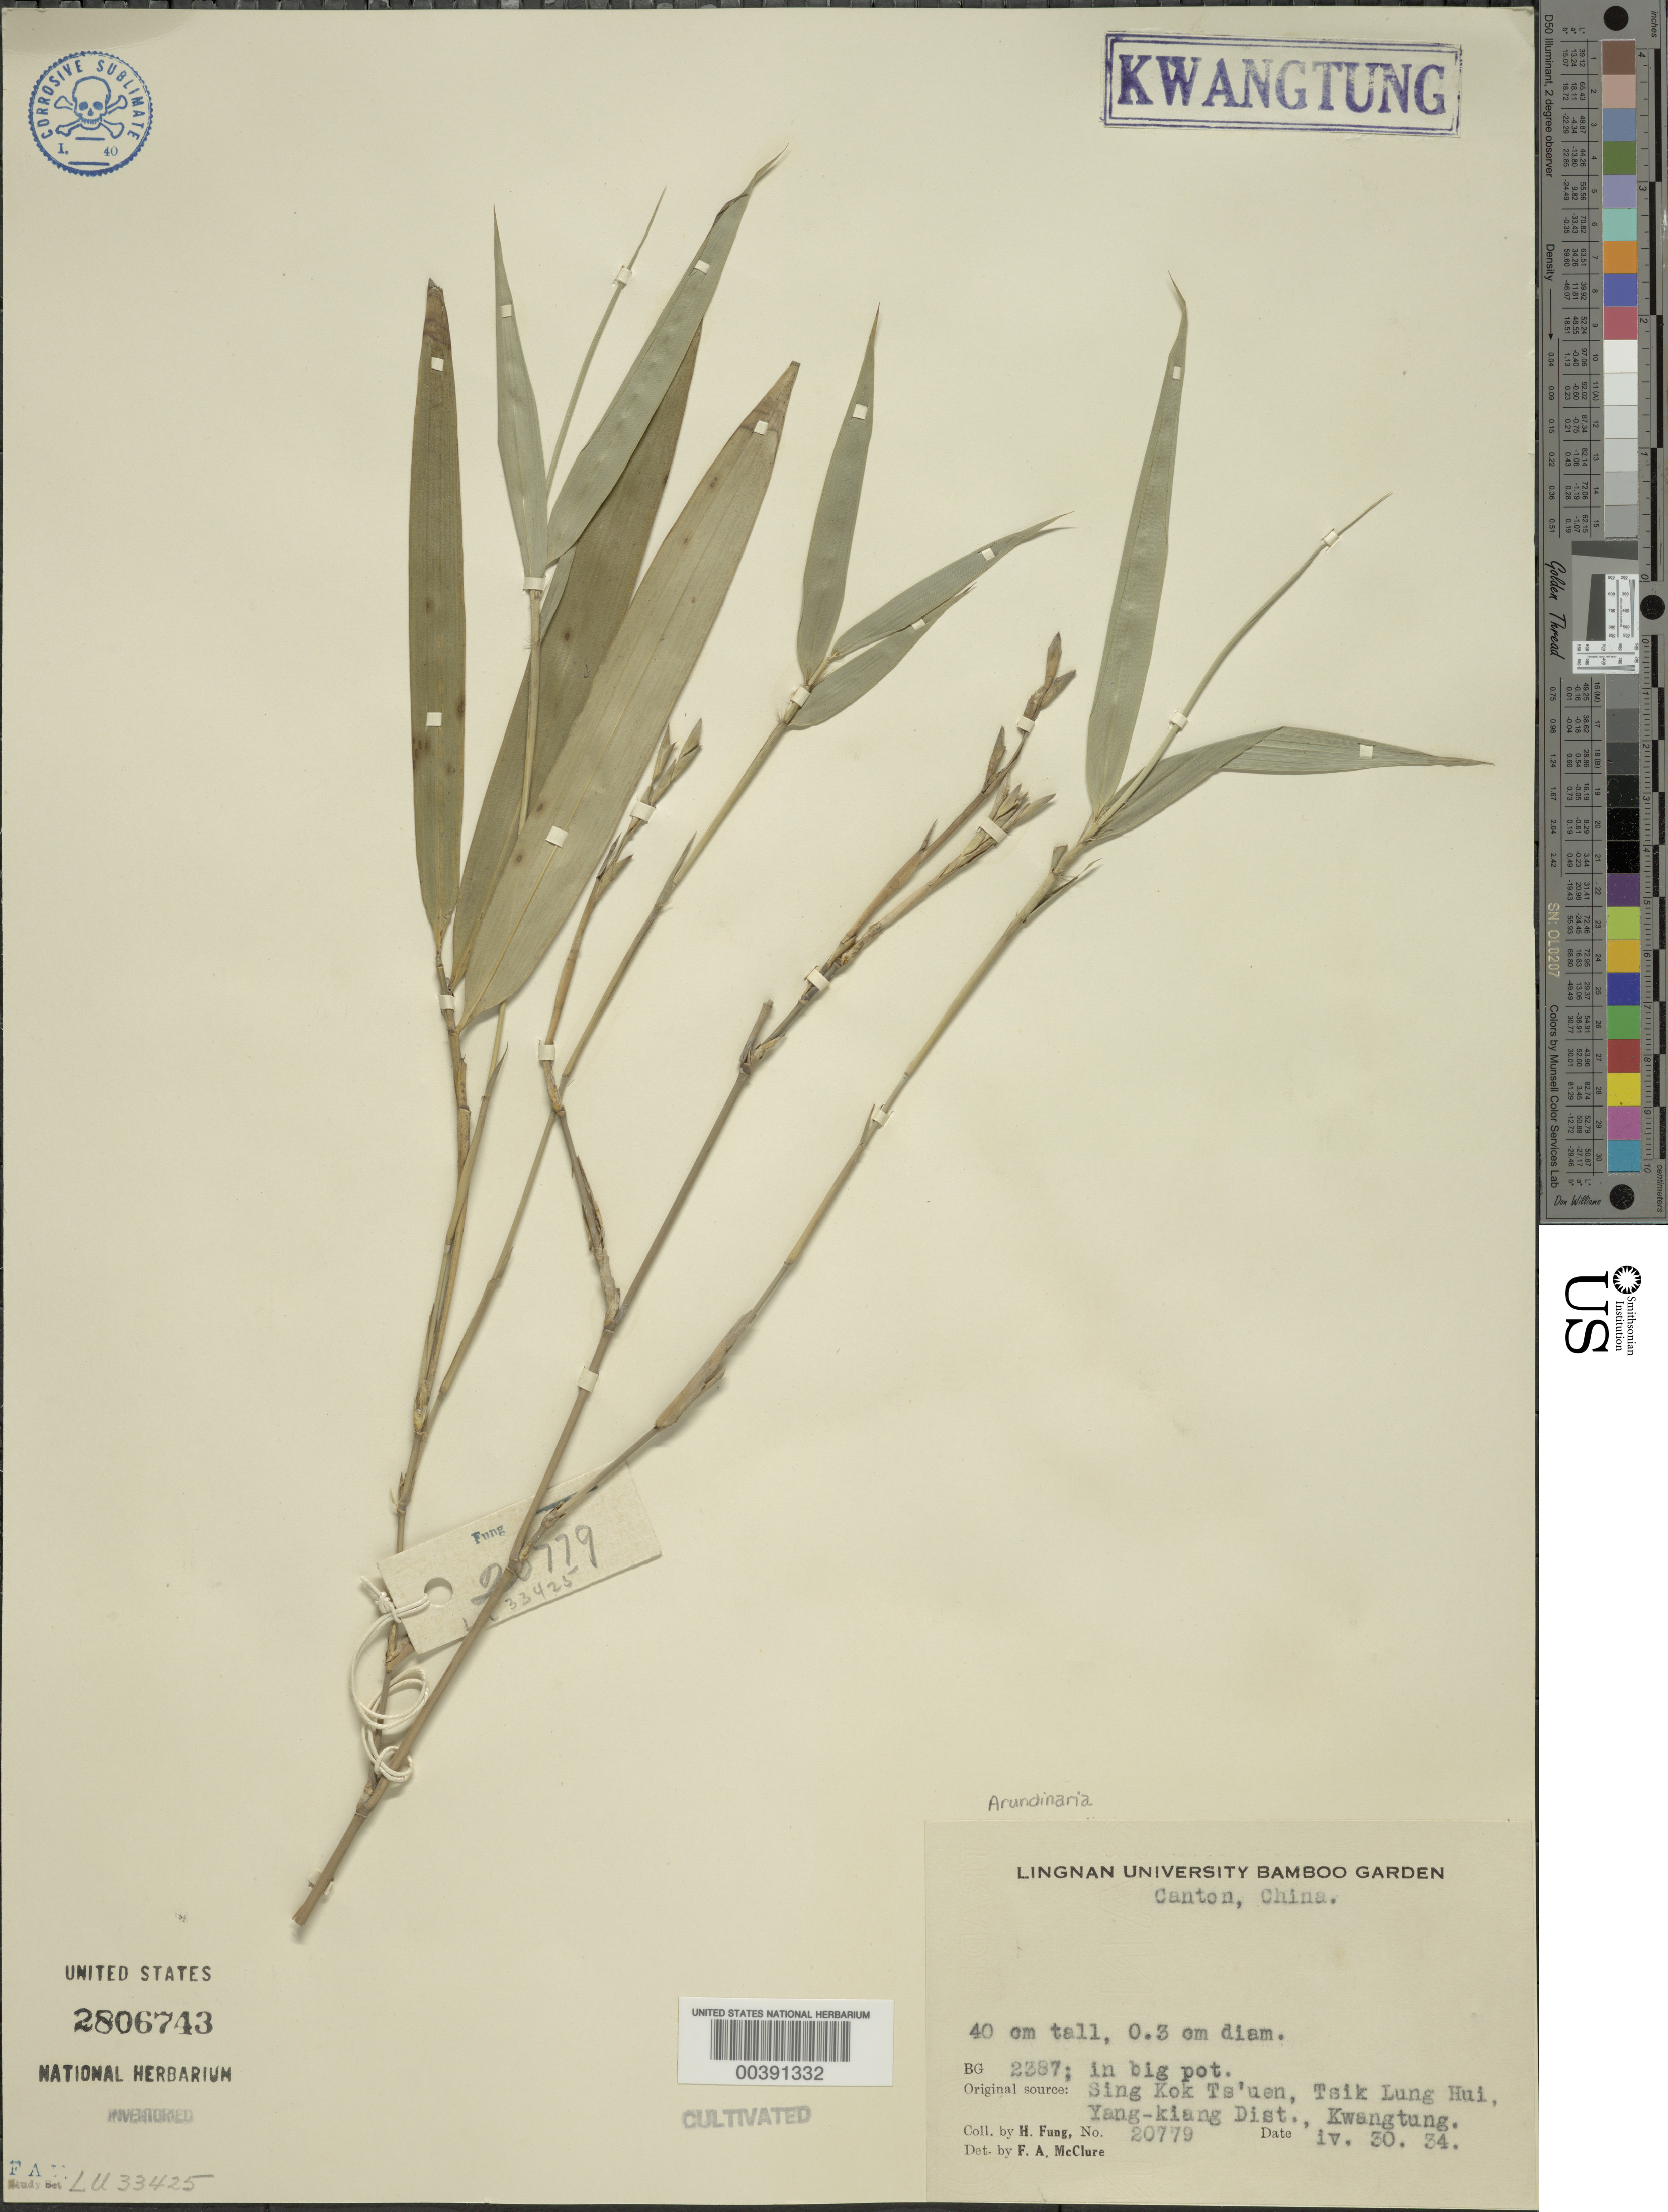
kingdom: Plantae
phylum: Tracheophyta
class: Liliopsida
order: Poales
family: Poaceae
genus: Arundinaria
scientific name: Arundinaria sp.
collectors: H. L. Fung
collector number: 20779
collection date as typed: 30 Apr 1934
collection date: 1934-04-30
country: China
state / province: Guangdong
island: Honam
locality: Lingnan univ. bg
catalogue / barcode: US 2806743